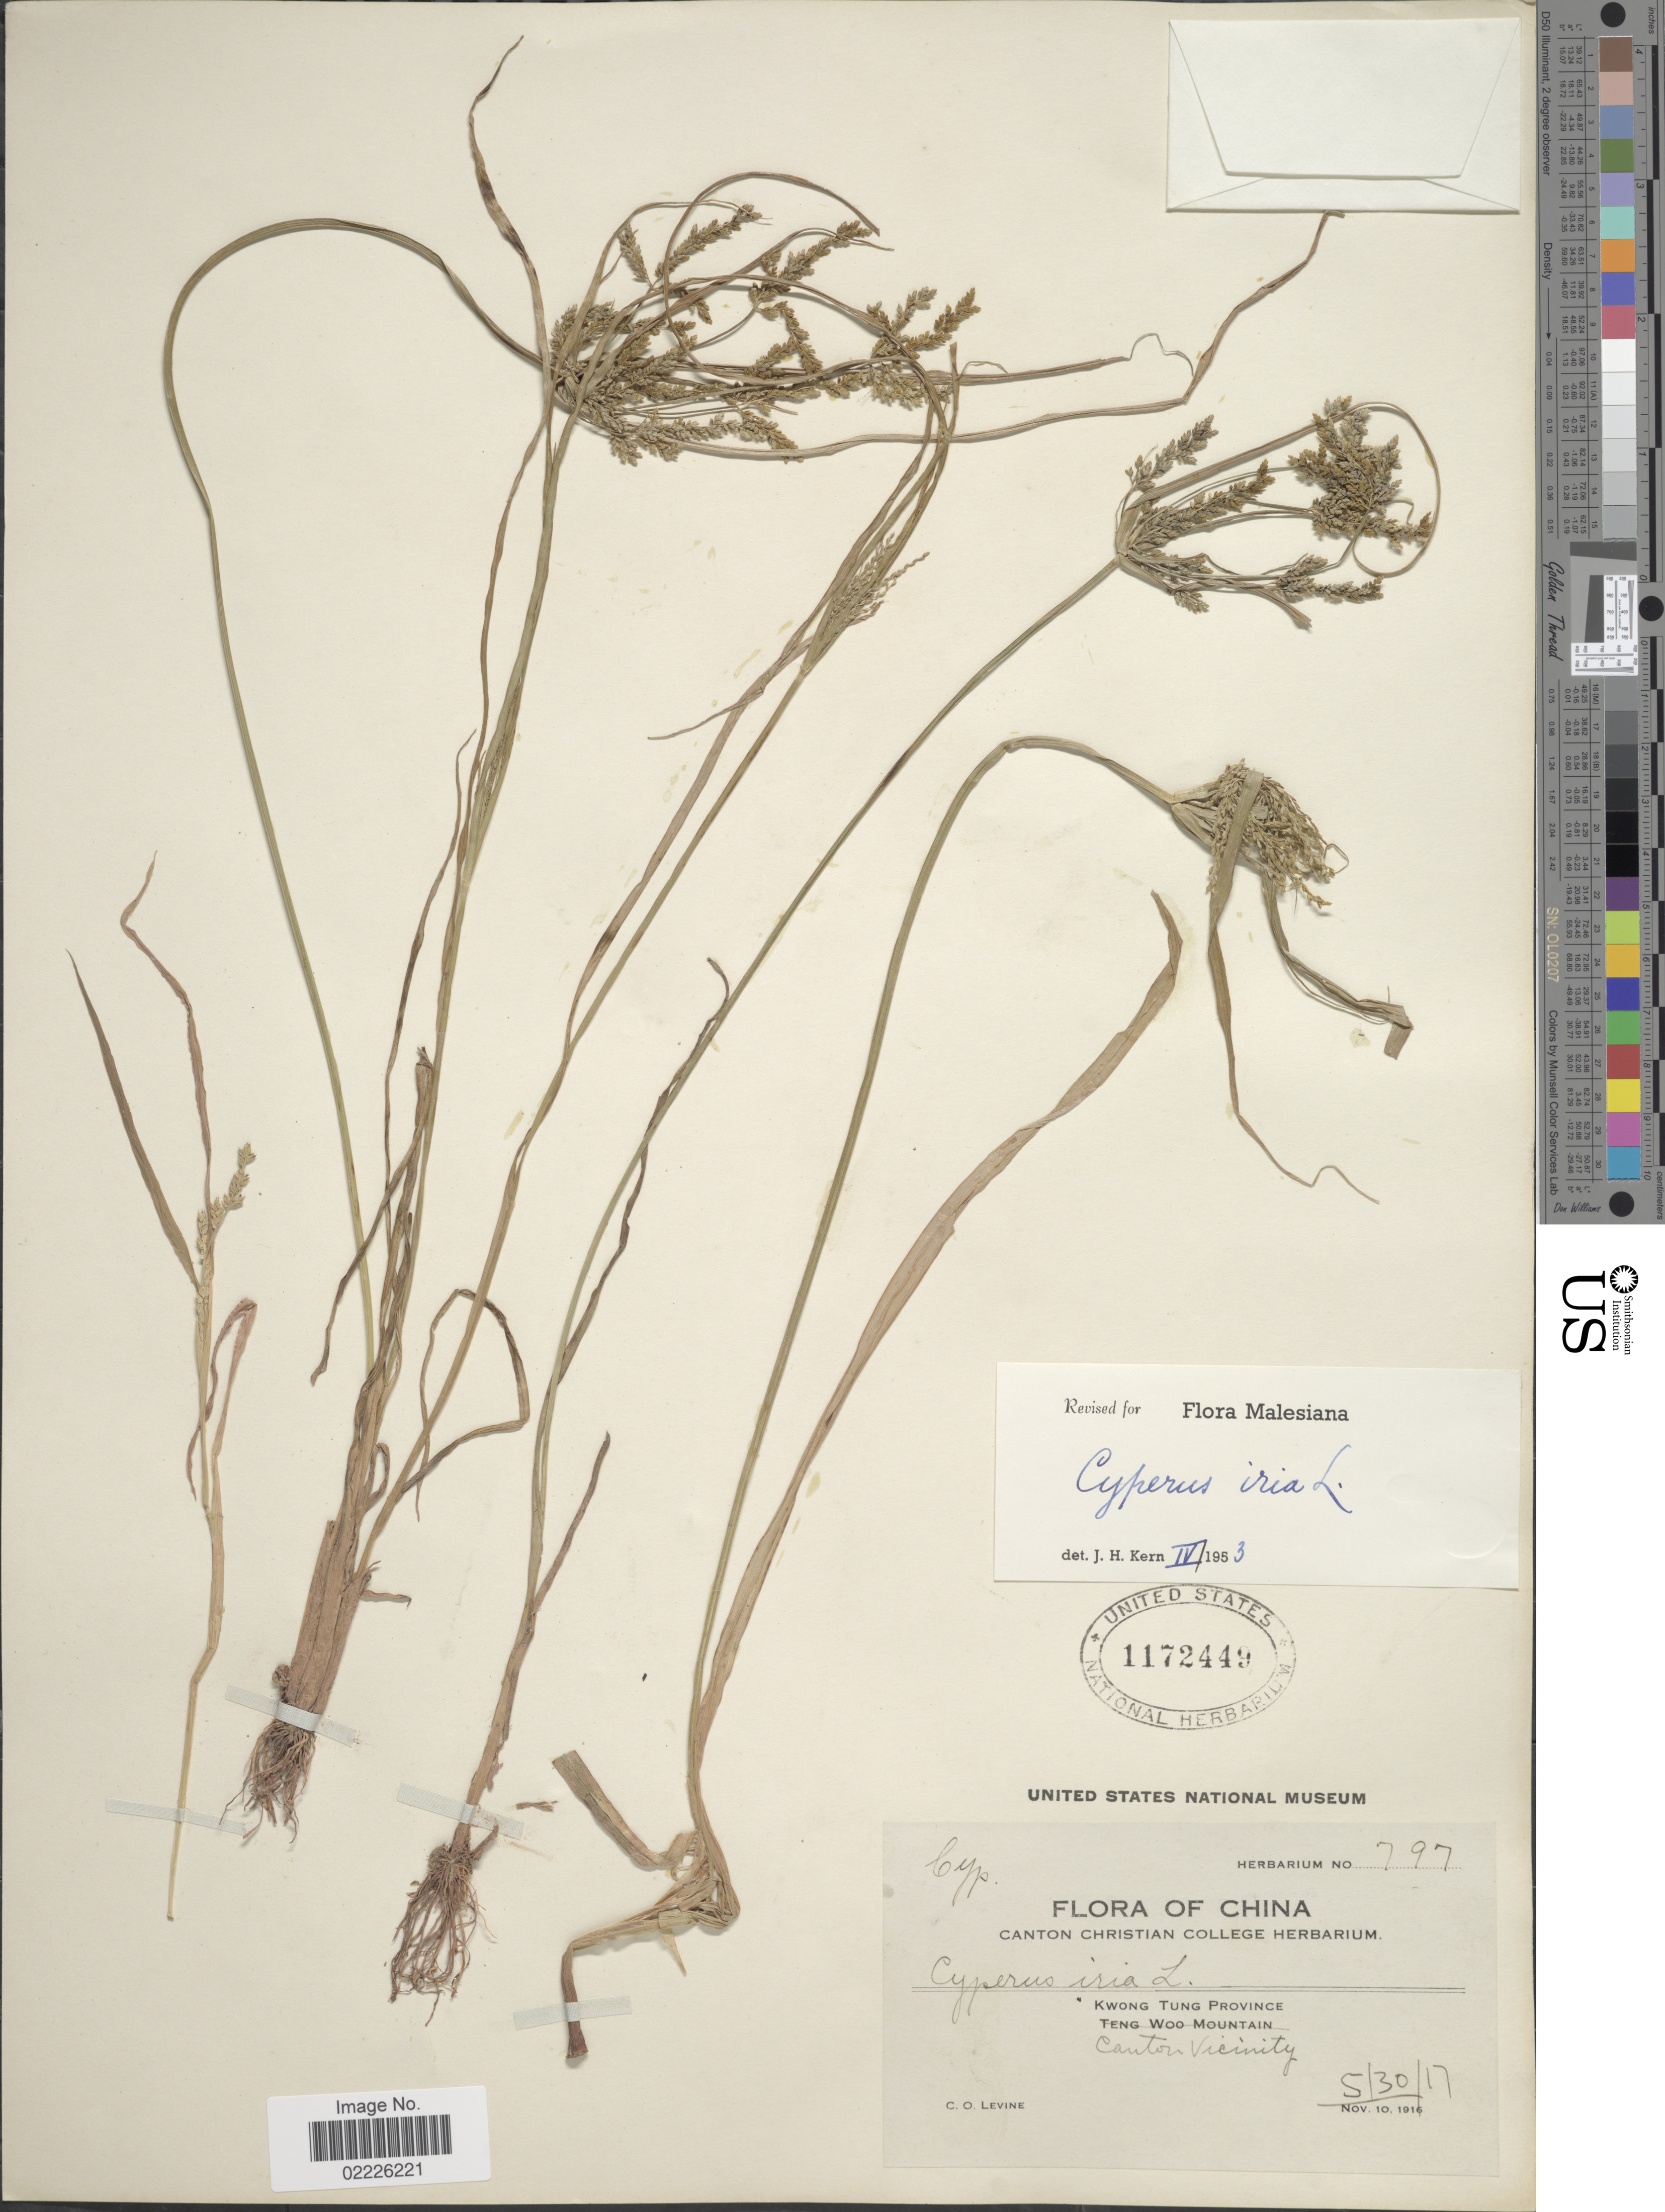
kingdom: Plantae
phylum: Tracheophyta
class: Liliopsida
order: Poales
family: Cyperaceae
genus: Cyperus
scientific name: Cyperus iria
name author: L.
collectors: C. O. Levine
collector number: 797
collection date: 1917-05-30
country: China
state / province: Guangdong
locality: Kwong Tung Province, Canton Vicinity.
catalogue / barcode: US 1172449